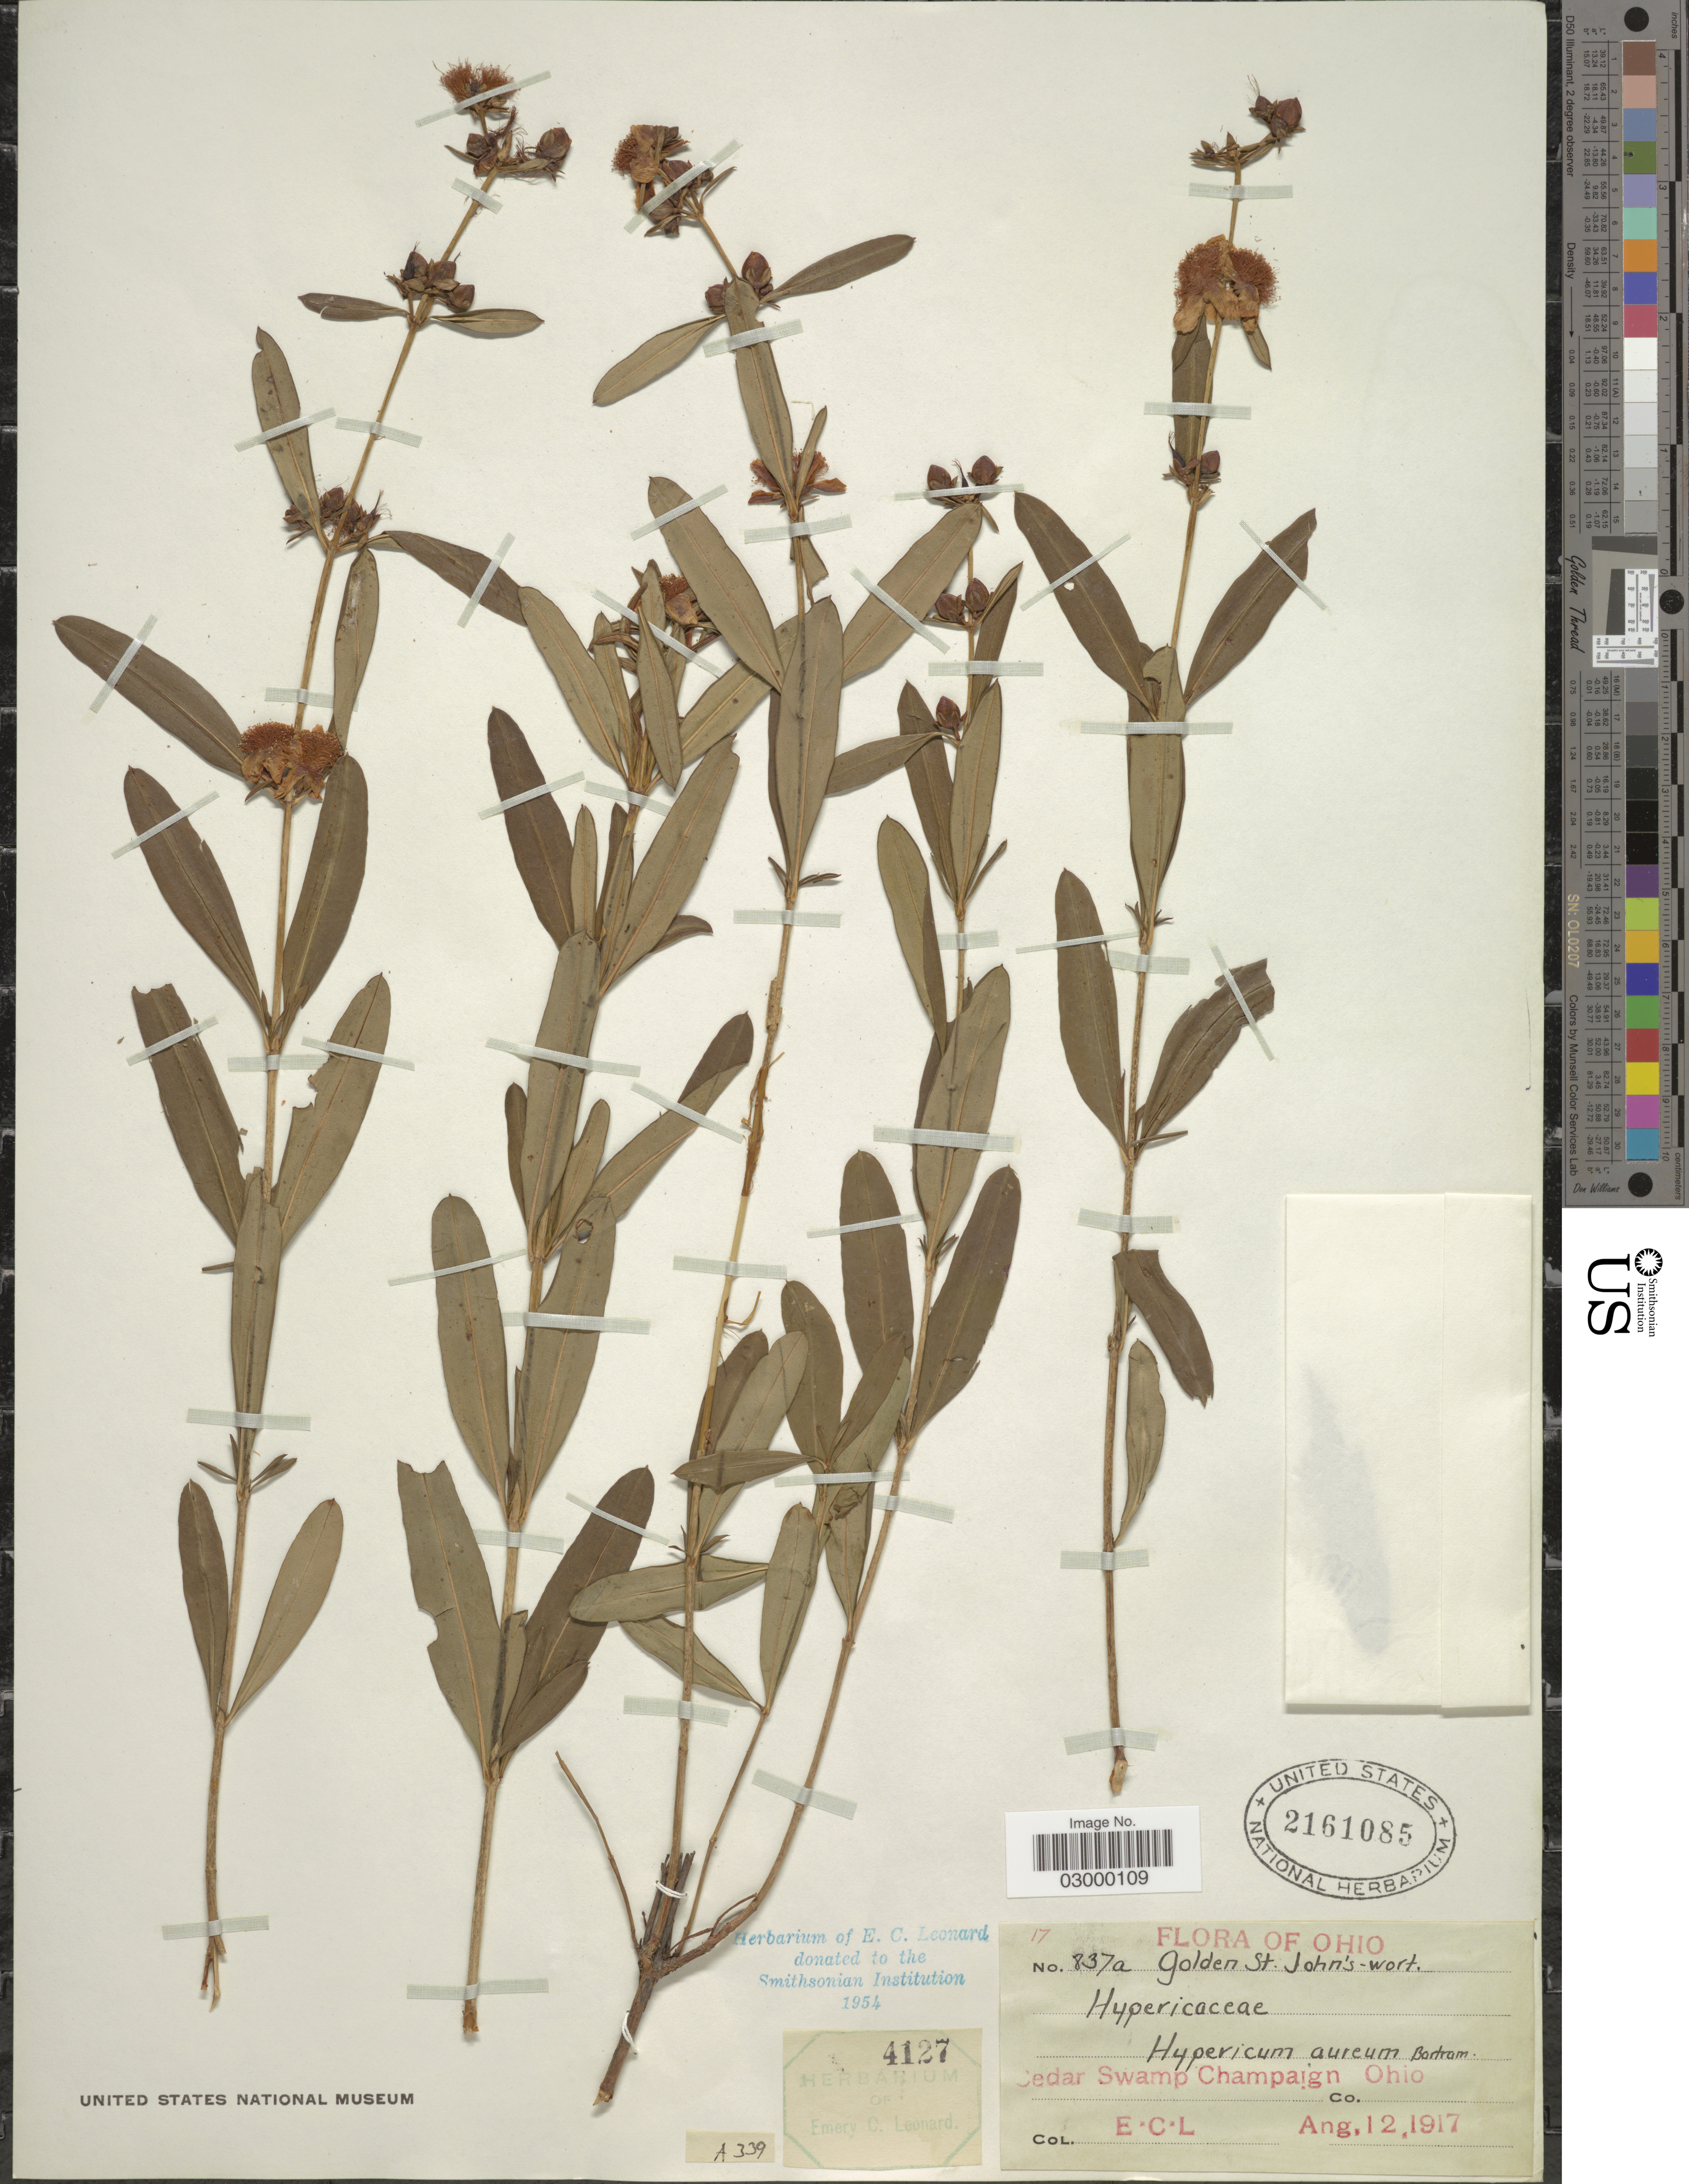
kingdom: Plantae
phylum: Tracheophyta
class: Magnoliopsida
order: Malpighiales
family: Hypericaceae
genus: Hypericum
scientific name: Hypericum aureum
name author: Lour.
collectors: E. C. Leonard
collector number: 837a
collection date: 1917-08-12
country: United States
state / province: Ohio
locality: Cedar Swamp Champaign.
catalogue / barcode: US 2161085